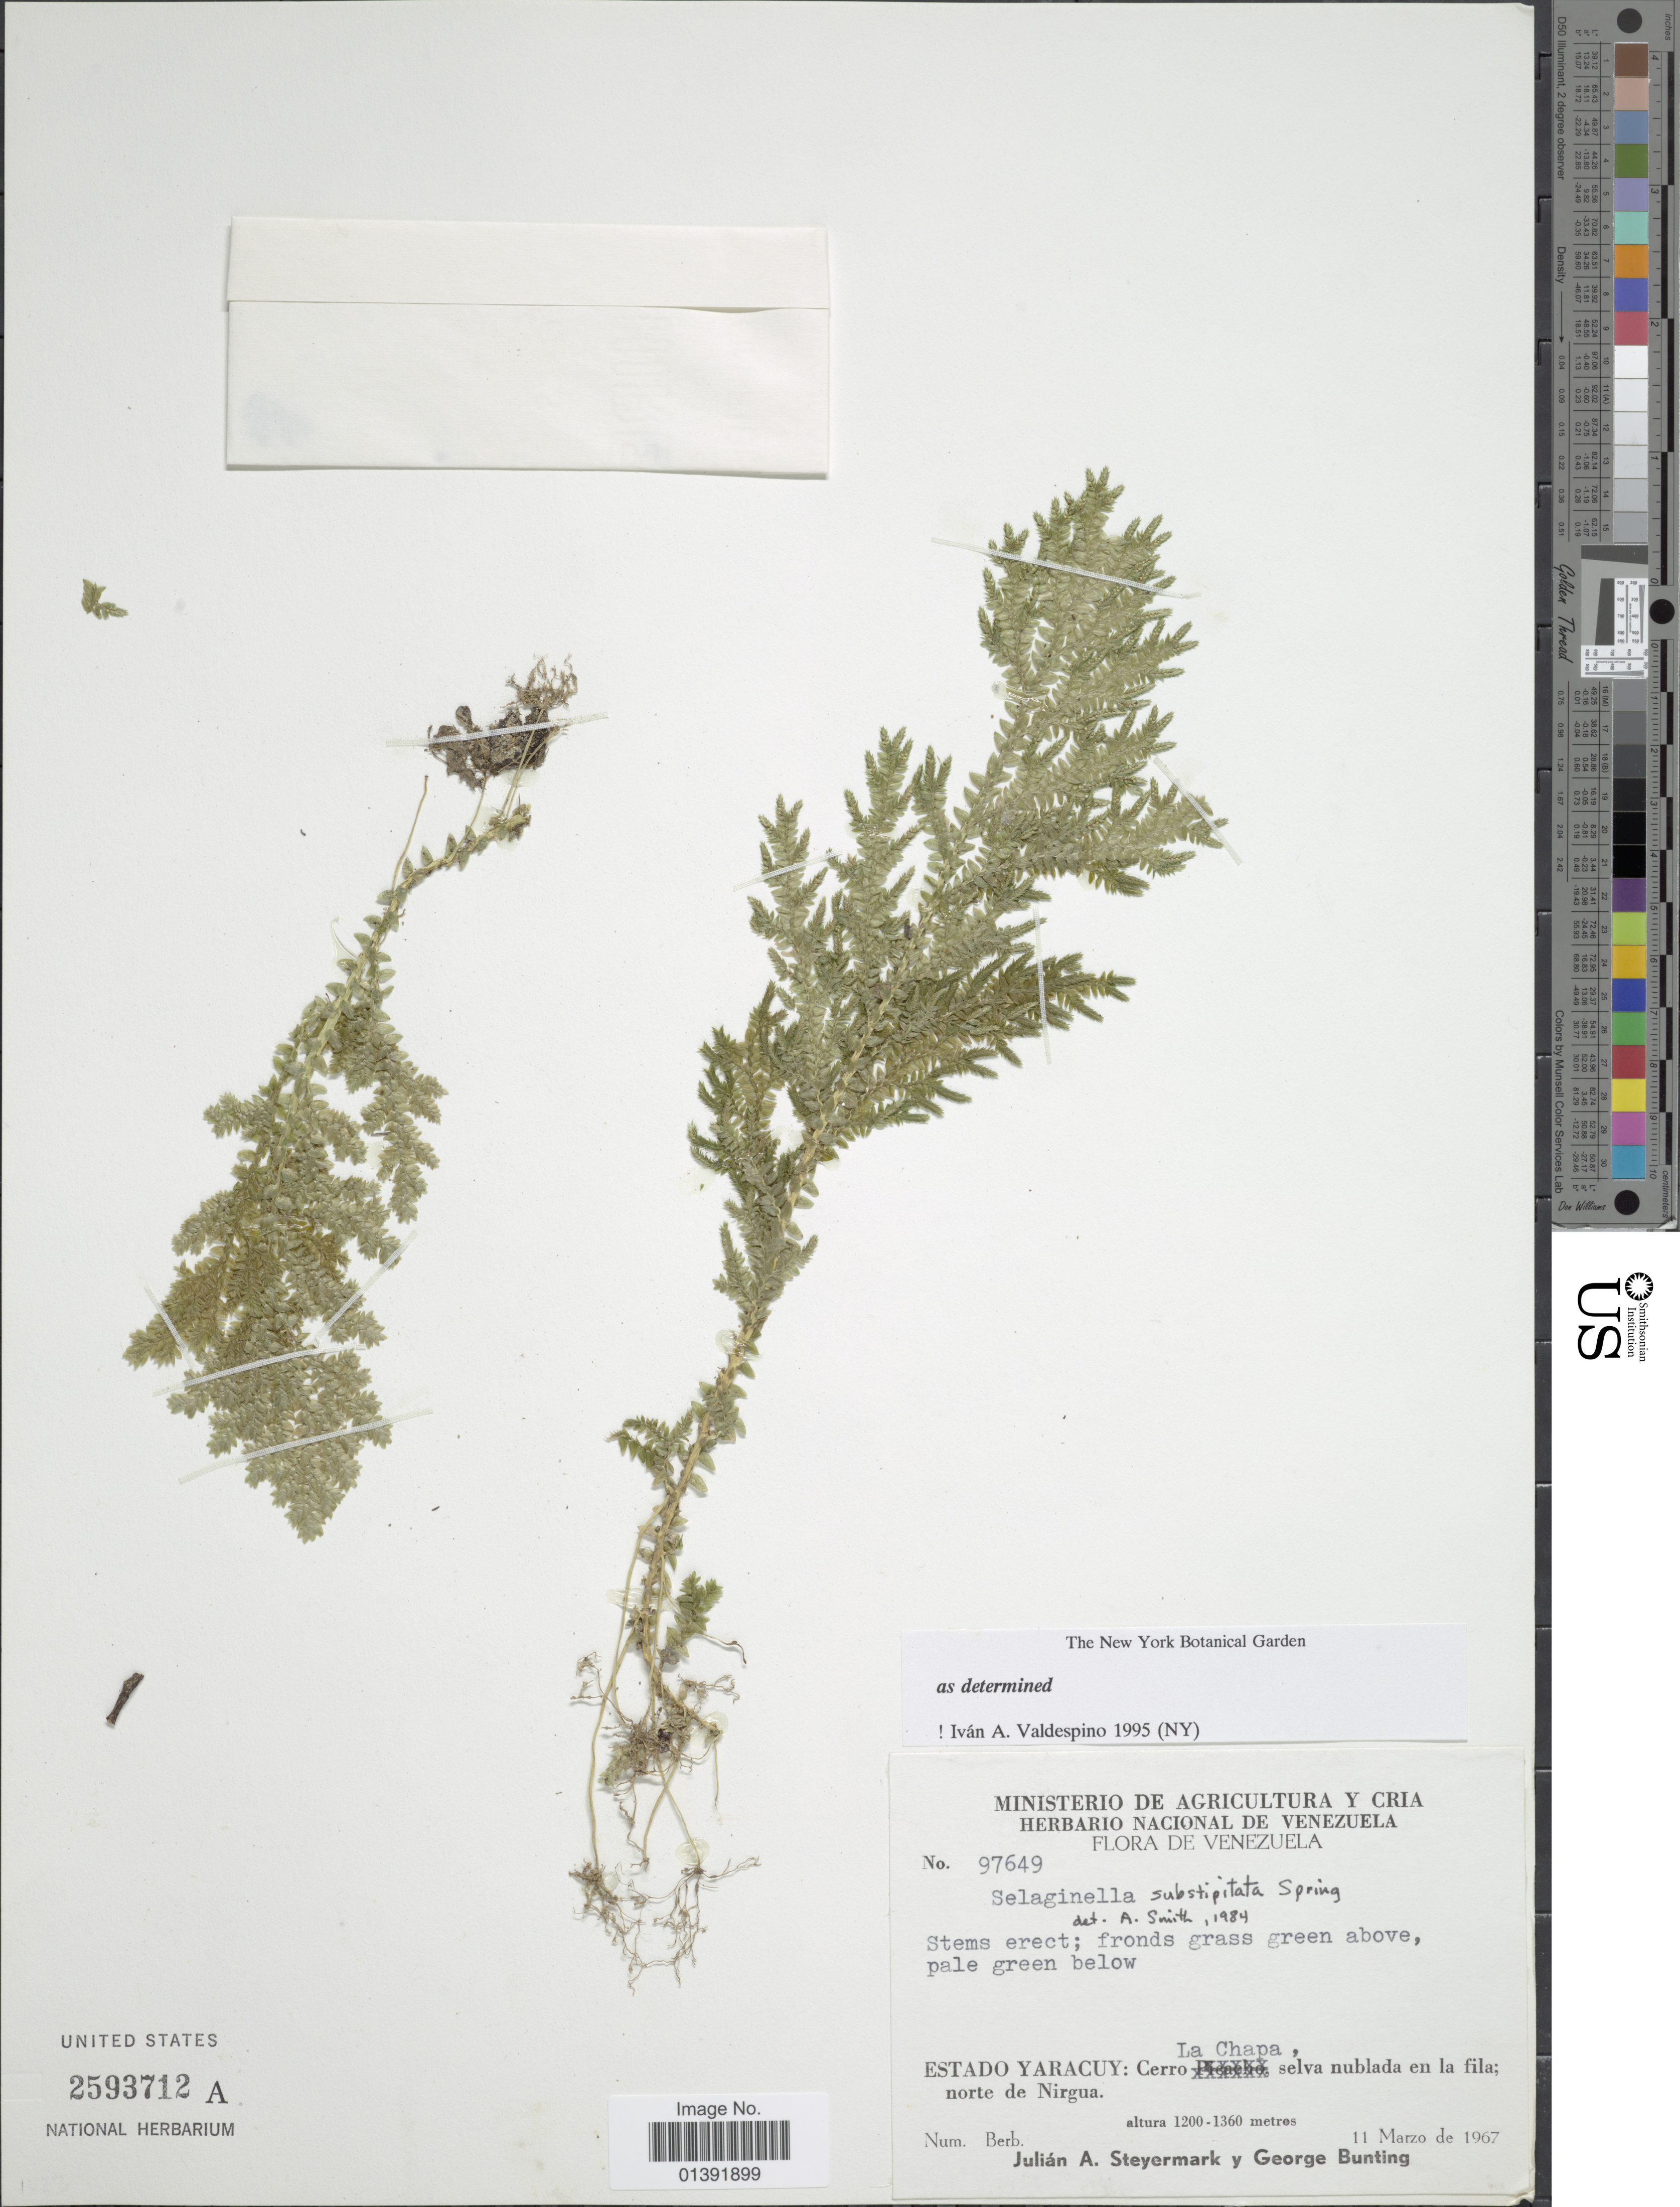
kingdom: Plantae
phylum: Tracheophyta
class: Lycopodiopsida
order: Selaginellales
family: Selaginellaceae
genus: Selaginella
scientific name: Selaginella substipitata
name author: Spring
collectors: J. Steyermark & G. S. Bunting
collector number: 97649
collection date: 1967-03-11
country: Venezuela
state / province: Yaracuy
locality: Cerro La Chapa, selva nublada en la fila; norte de Nirgua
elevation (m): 1200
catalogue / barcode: US 2593712A